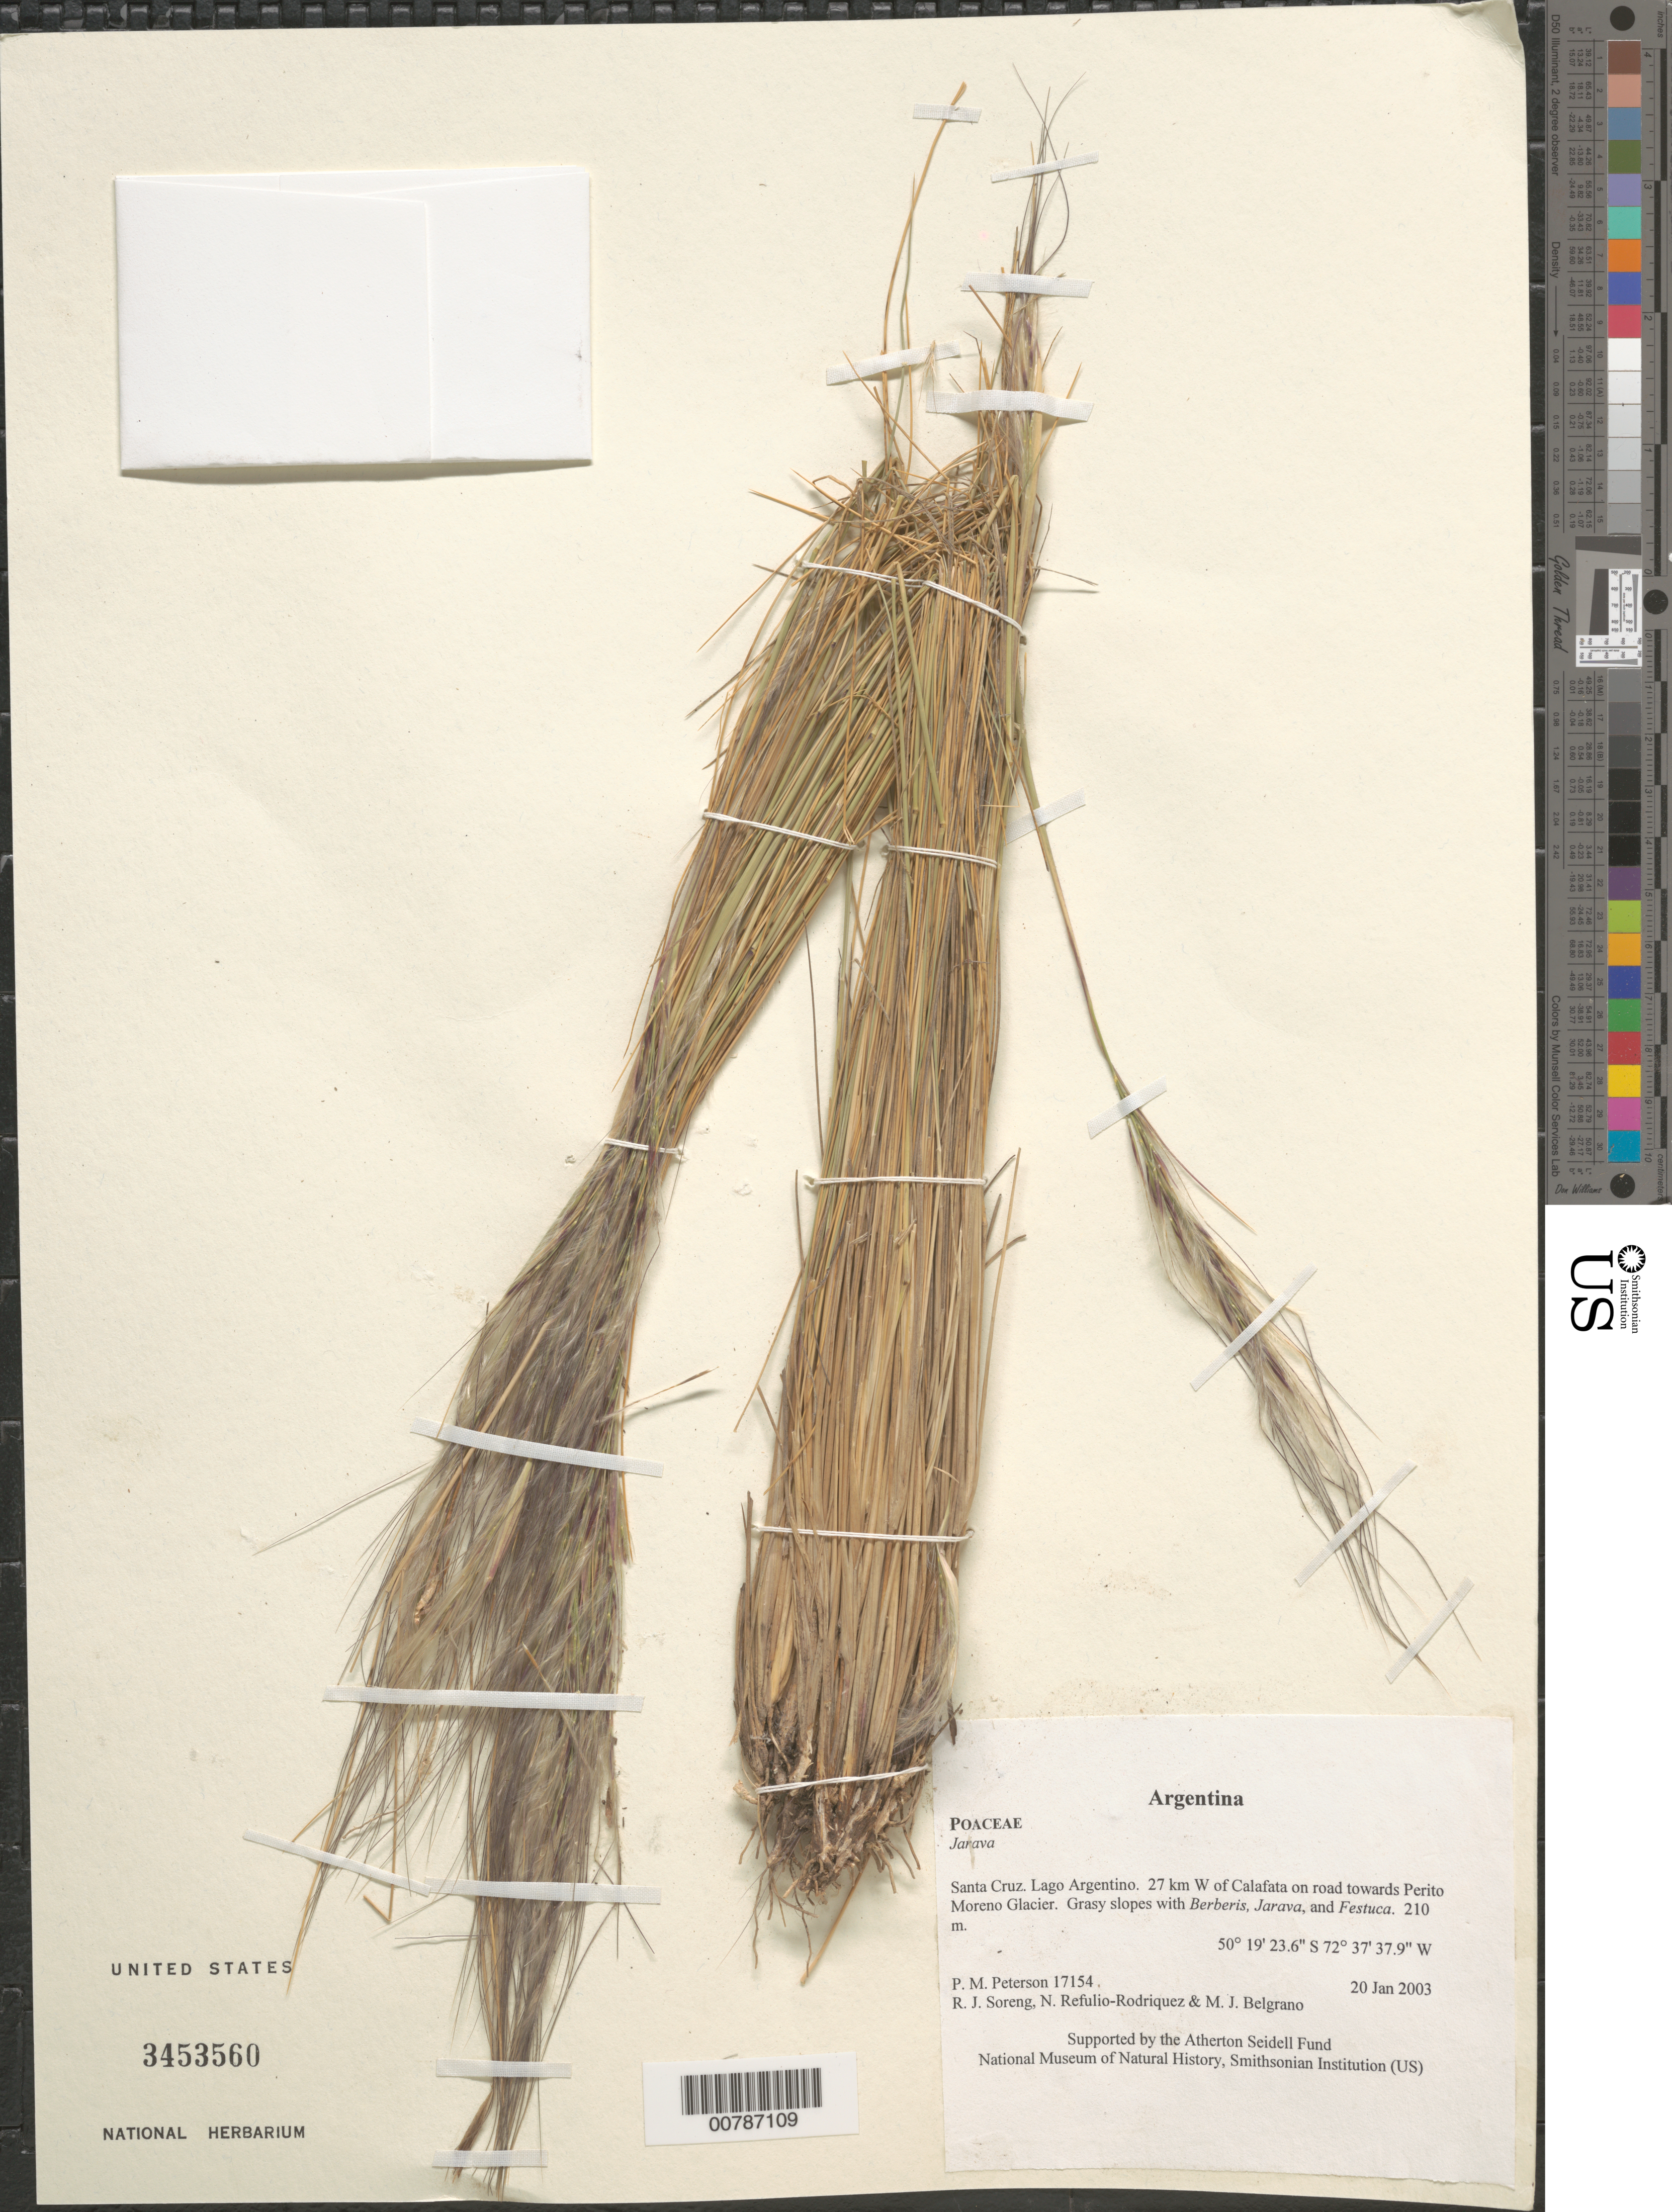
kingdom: Plantae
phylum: Tracheophyta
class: Liliopsida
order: Poales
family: Poaceae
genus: Pappostipa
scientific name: Pappostipa sp.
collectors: P. M. Peterson, R. J. Soreng, N. Refulio-Rodríguez & M. Belgrano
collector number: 17154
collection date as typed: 20 Jan 2003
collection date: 2003-01-20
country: Argentina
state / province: Santa Cruz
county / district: Lago Argentino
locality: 27 km W of Calafata on road towards Perito Moreno Glacier. Grasy slopes with Berberis, Jarava, and Festuca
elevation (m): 210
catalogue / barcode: US 3453560